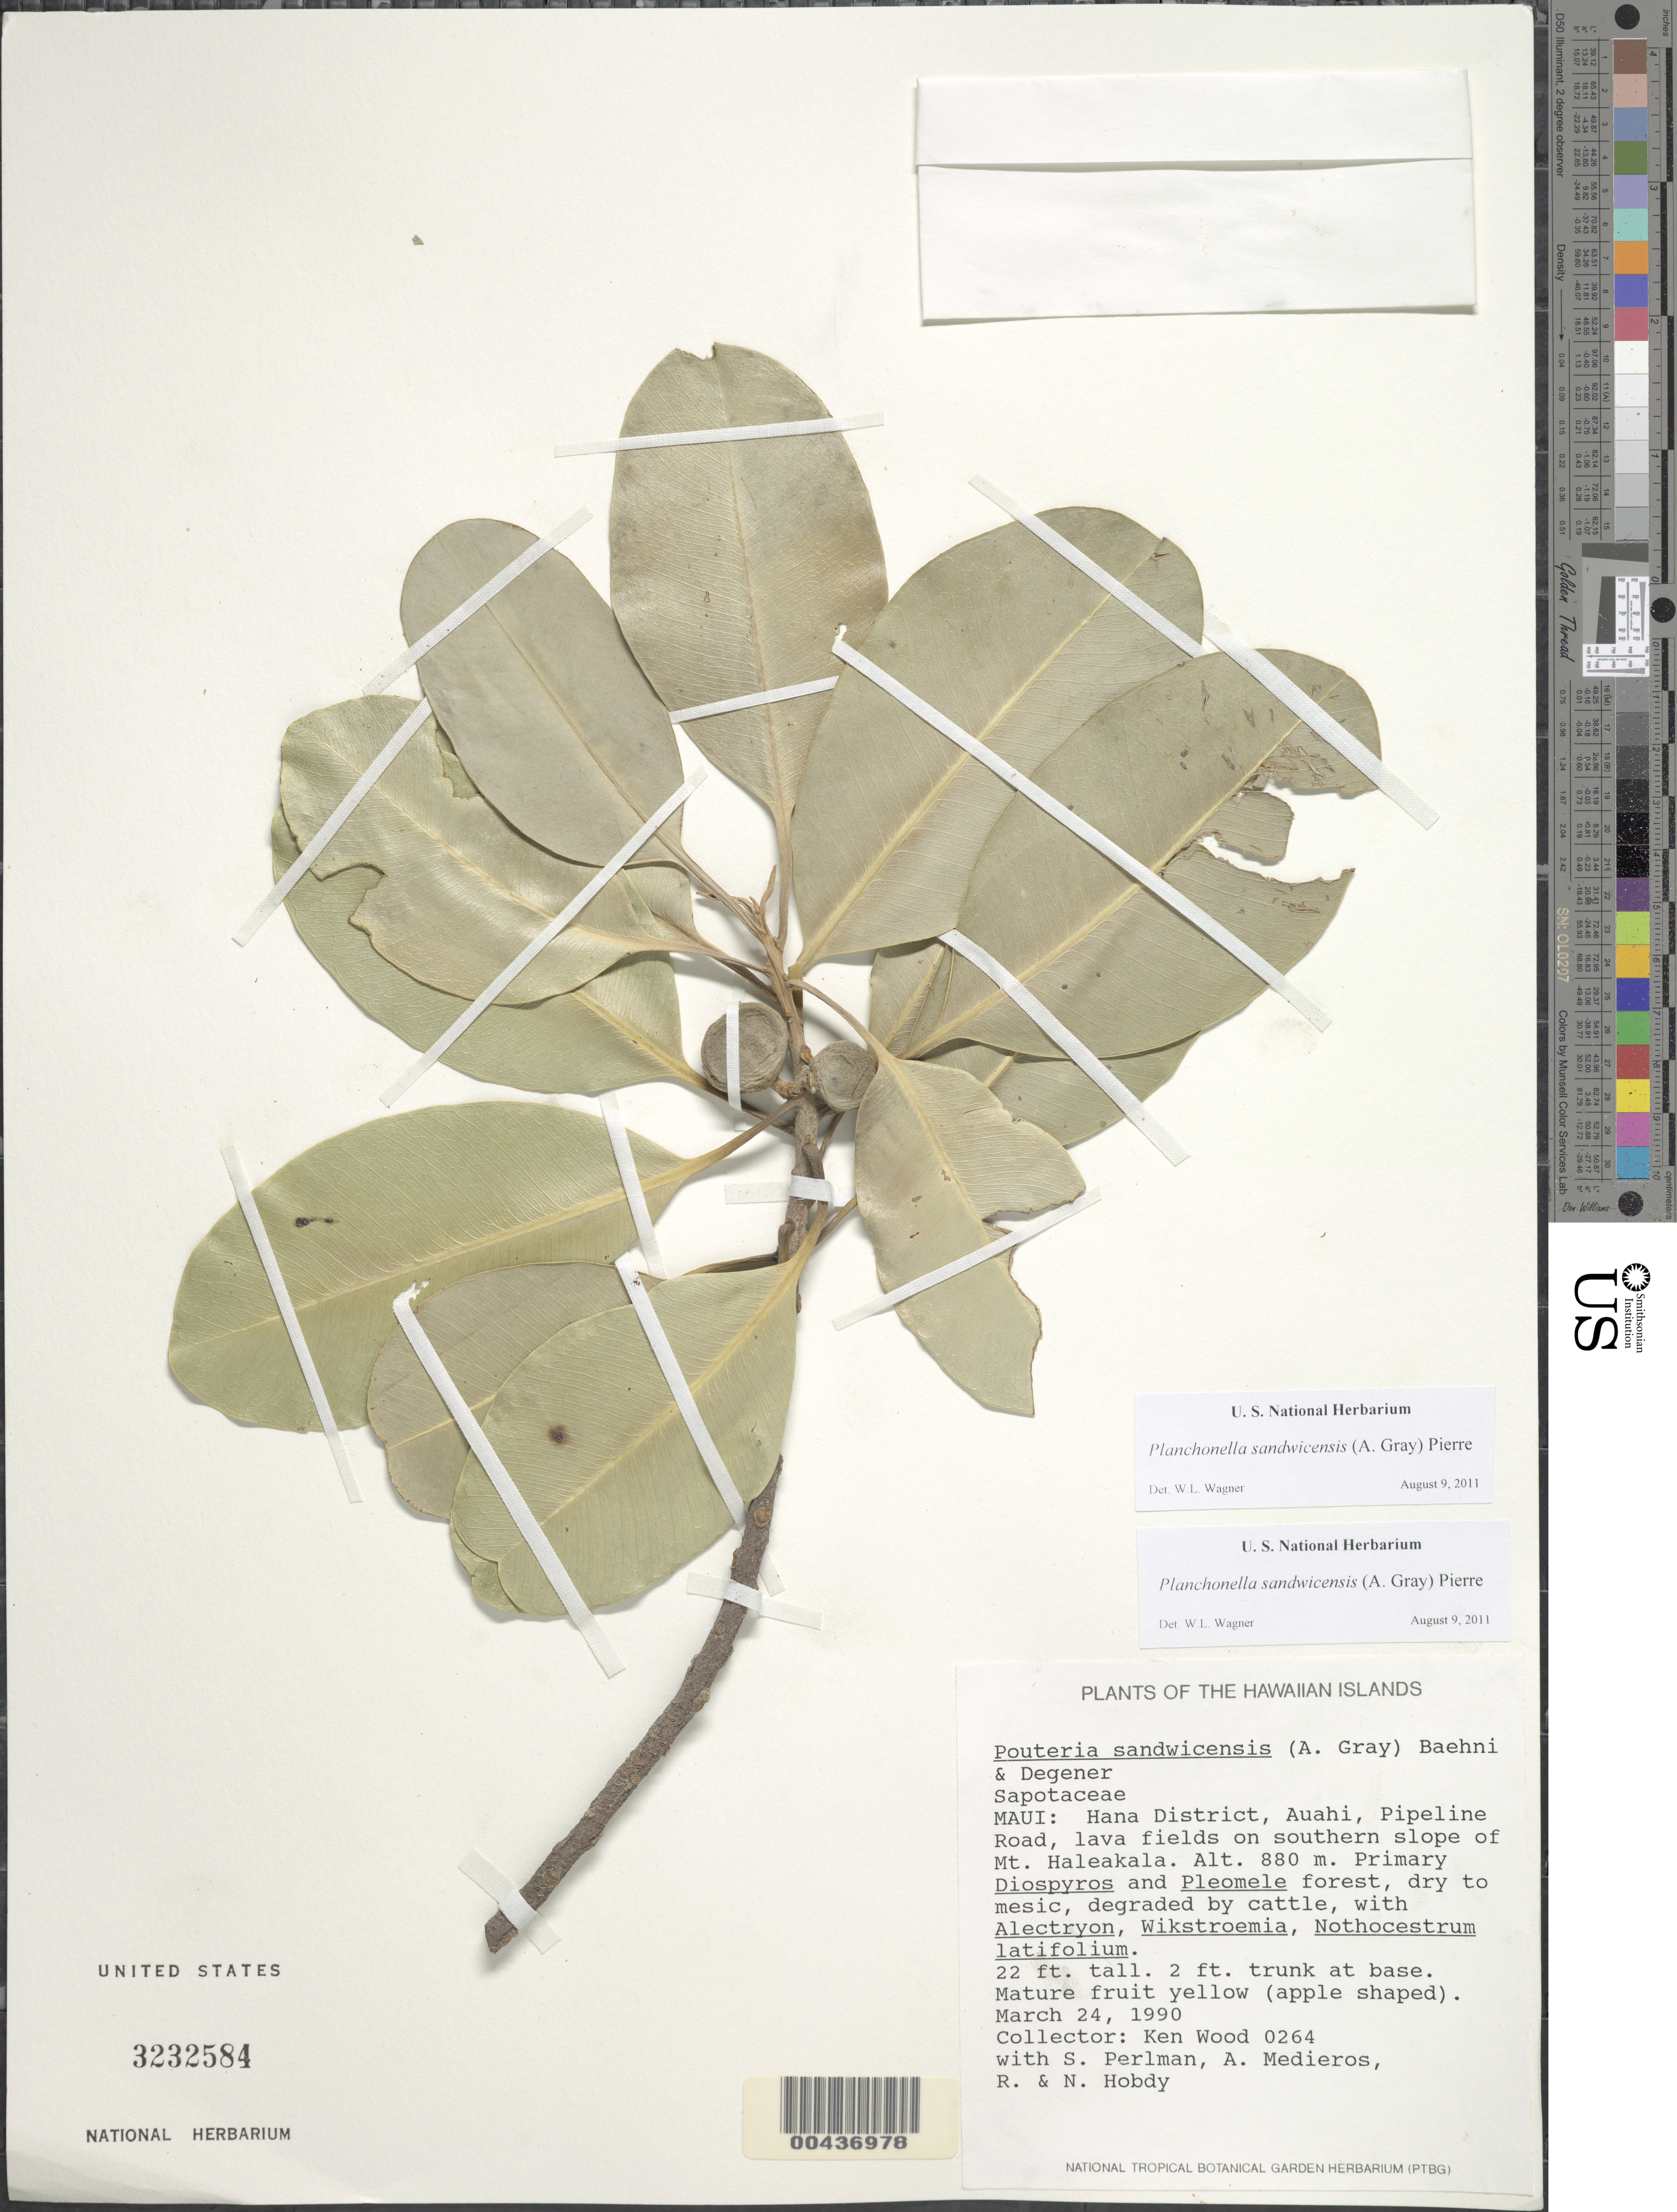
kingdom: Plantae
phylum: Tracheophyta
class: Magnoliopsida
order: Ericales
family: Sapotaceae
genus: Planchonella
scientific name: Planchonella spathulata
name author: (Hillebr.) Pierre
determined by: Havran, J. C.; et al.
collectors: K. R. Wood, S. P. Perlman, A. Medieros, R. Hobdy & N. Hobdy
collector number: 0264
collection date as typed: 24 Mar 1990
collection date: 1990-03-24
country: United States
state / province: Hawaii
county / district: Maui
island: Maui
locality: Hana District, Auahi, Pipeline Road, lava fields on southern slope of Mt. Haleakala, Maui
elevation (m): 880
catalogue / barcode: US 3232584